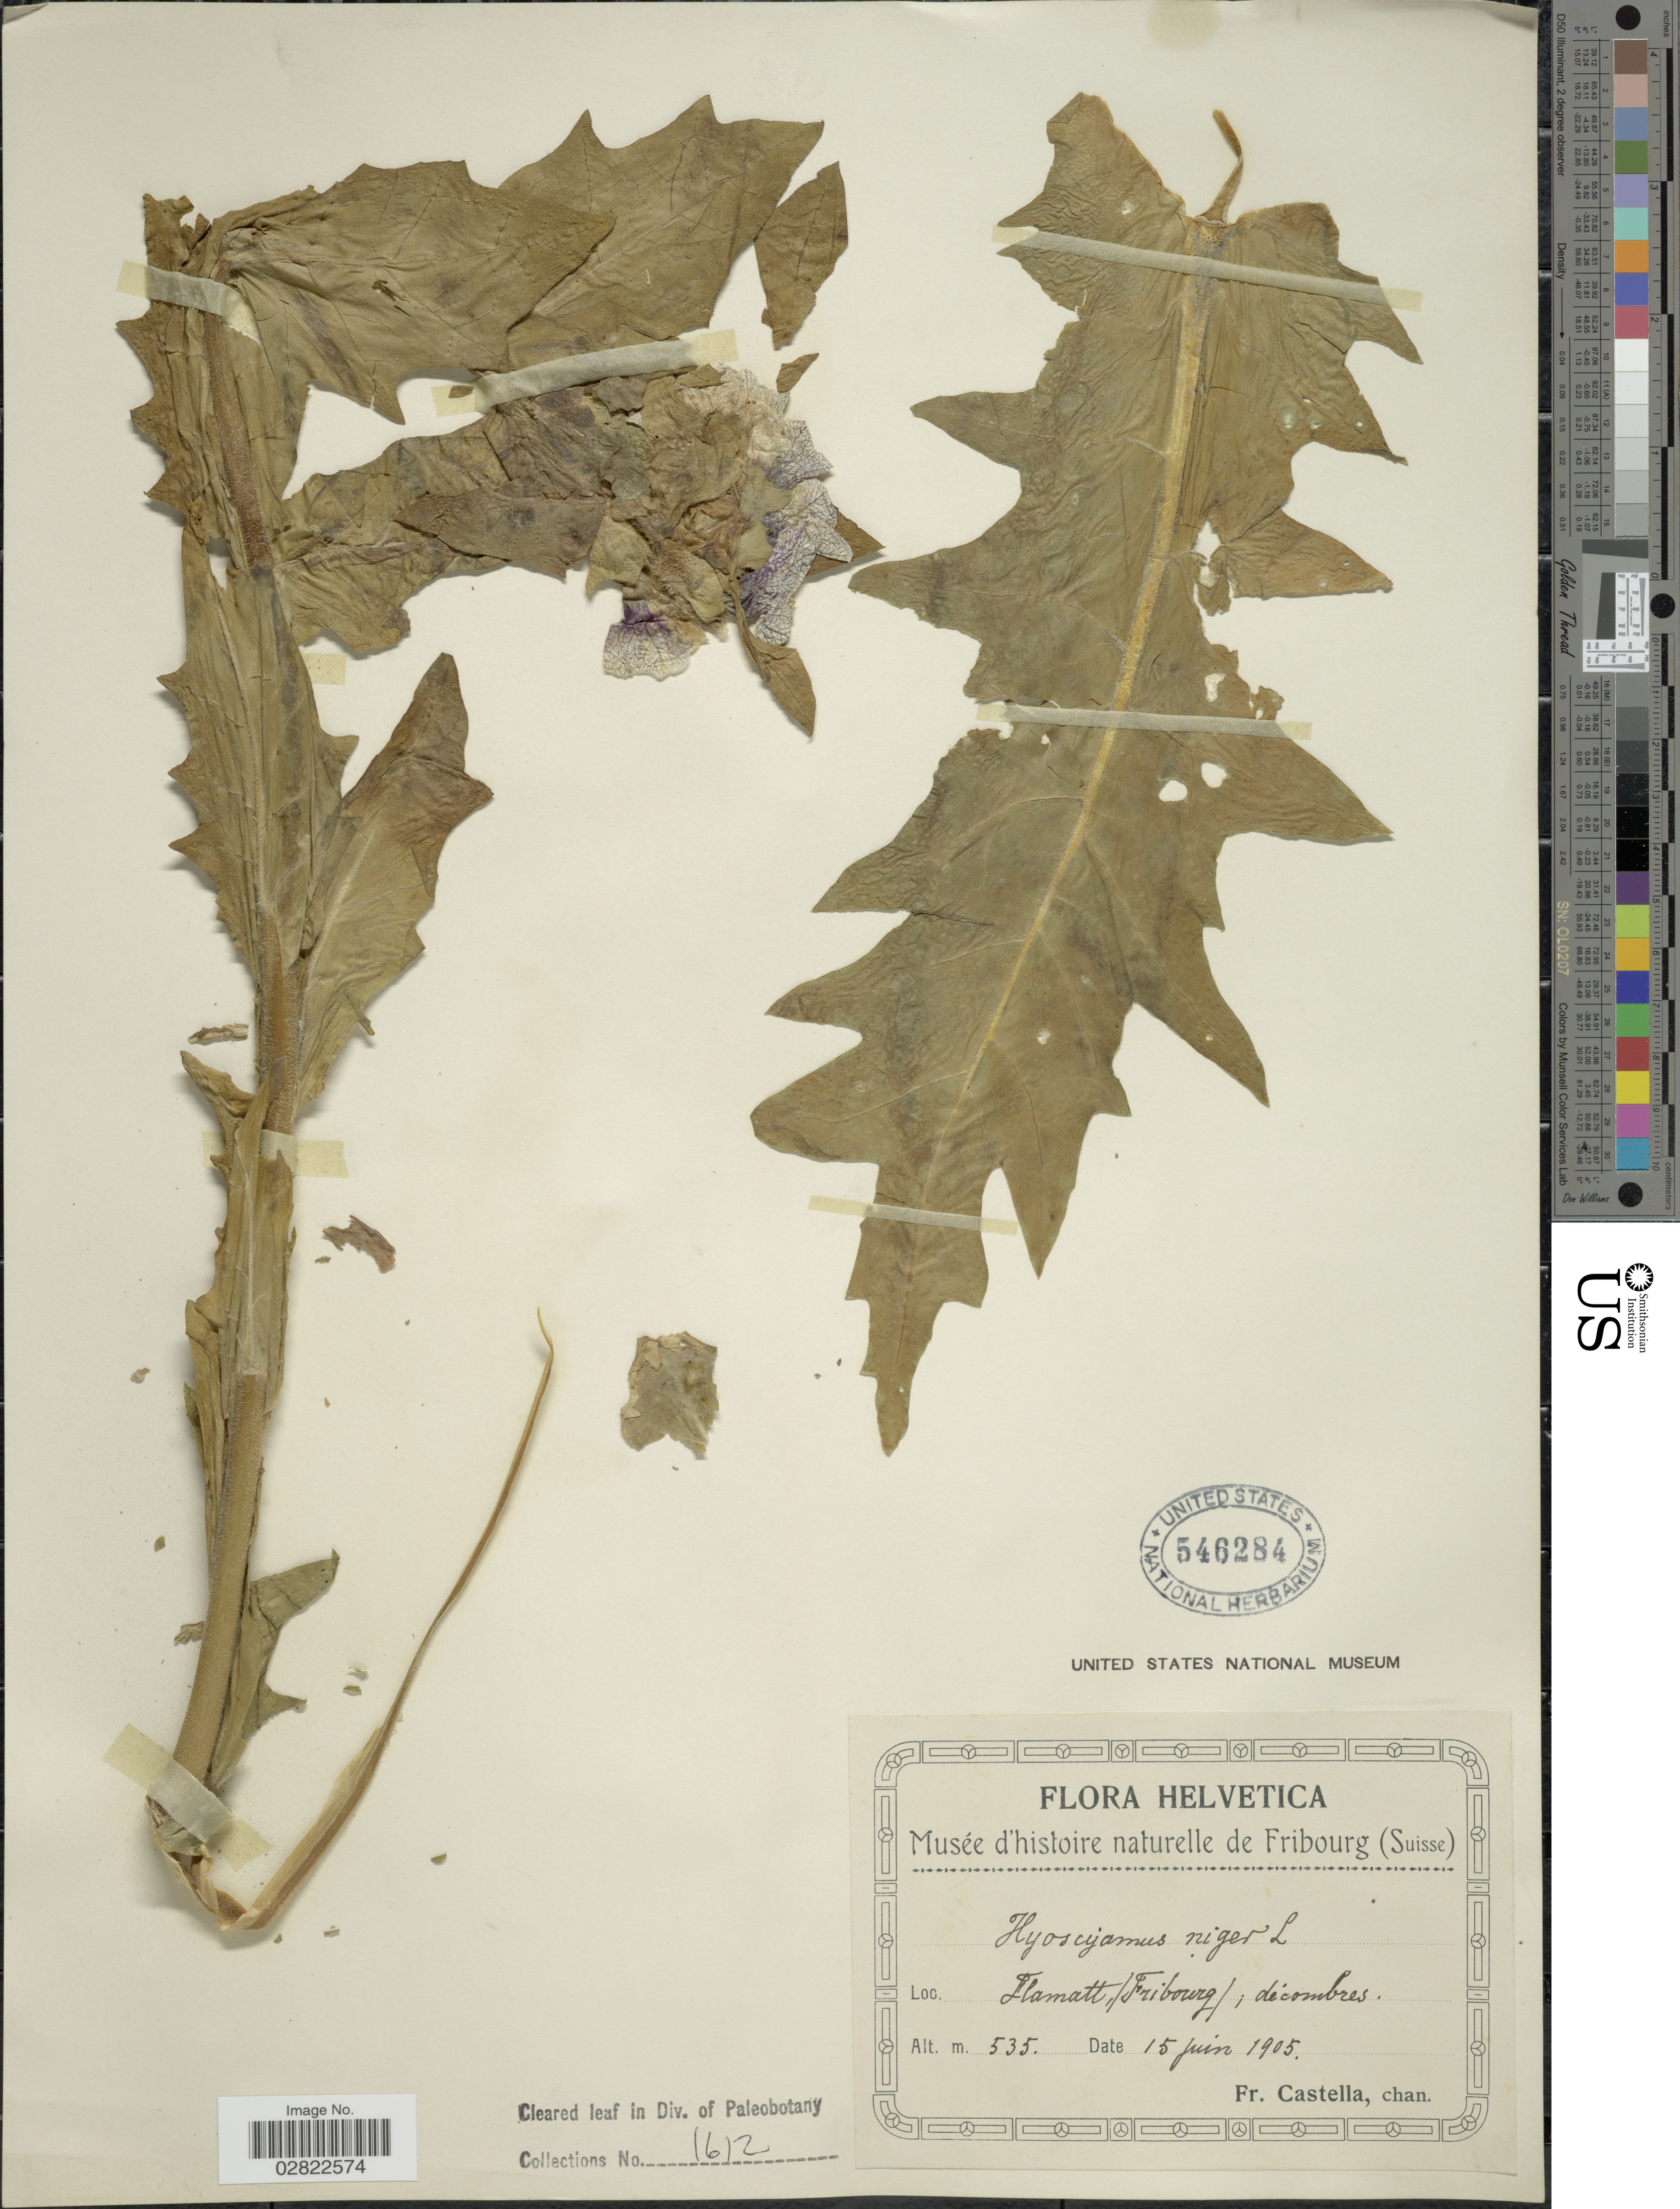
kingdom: Plantae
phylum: Tracheophyta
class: Magnoliopsida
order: Solanales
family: Solanaceae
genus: Hyoscyamus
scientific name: Hyoscyamus niger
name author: L.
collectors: Fr. Castella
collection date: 1905-06-15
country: Switzerland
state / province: Fribourg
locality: Flamatt (Fribourg).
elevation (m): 535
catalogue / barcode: US 546284